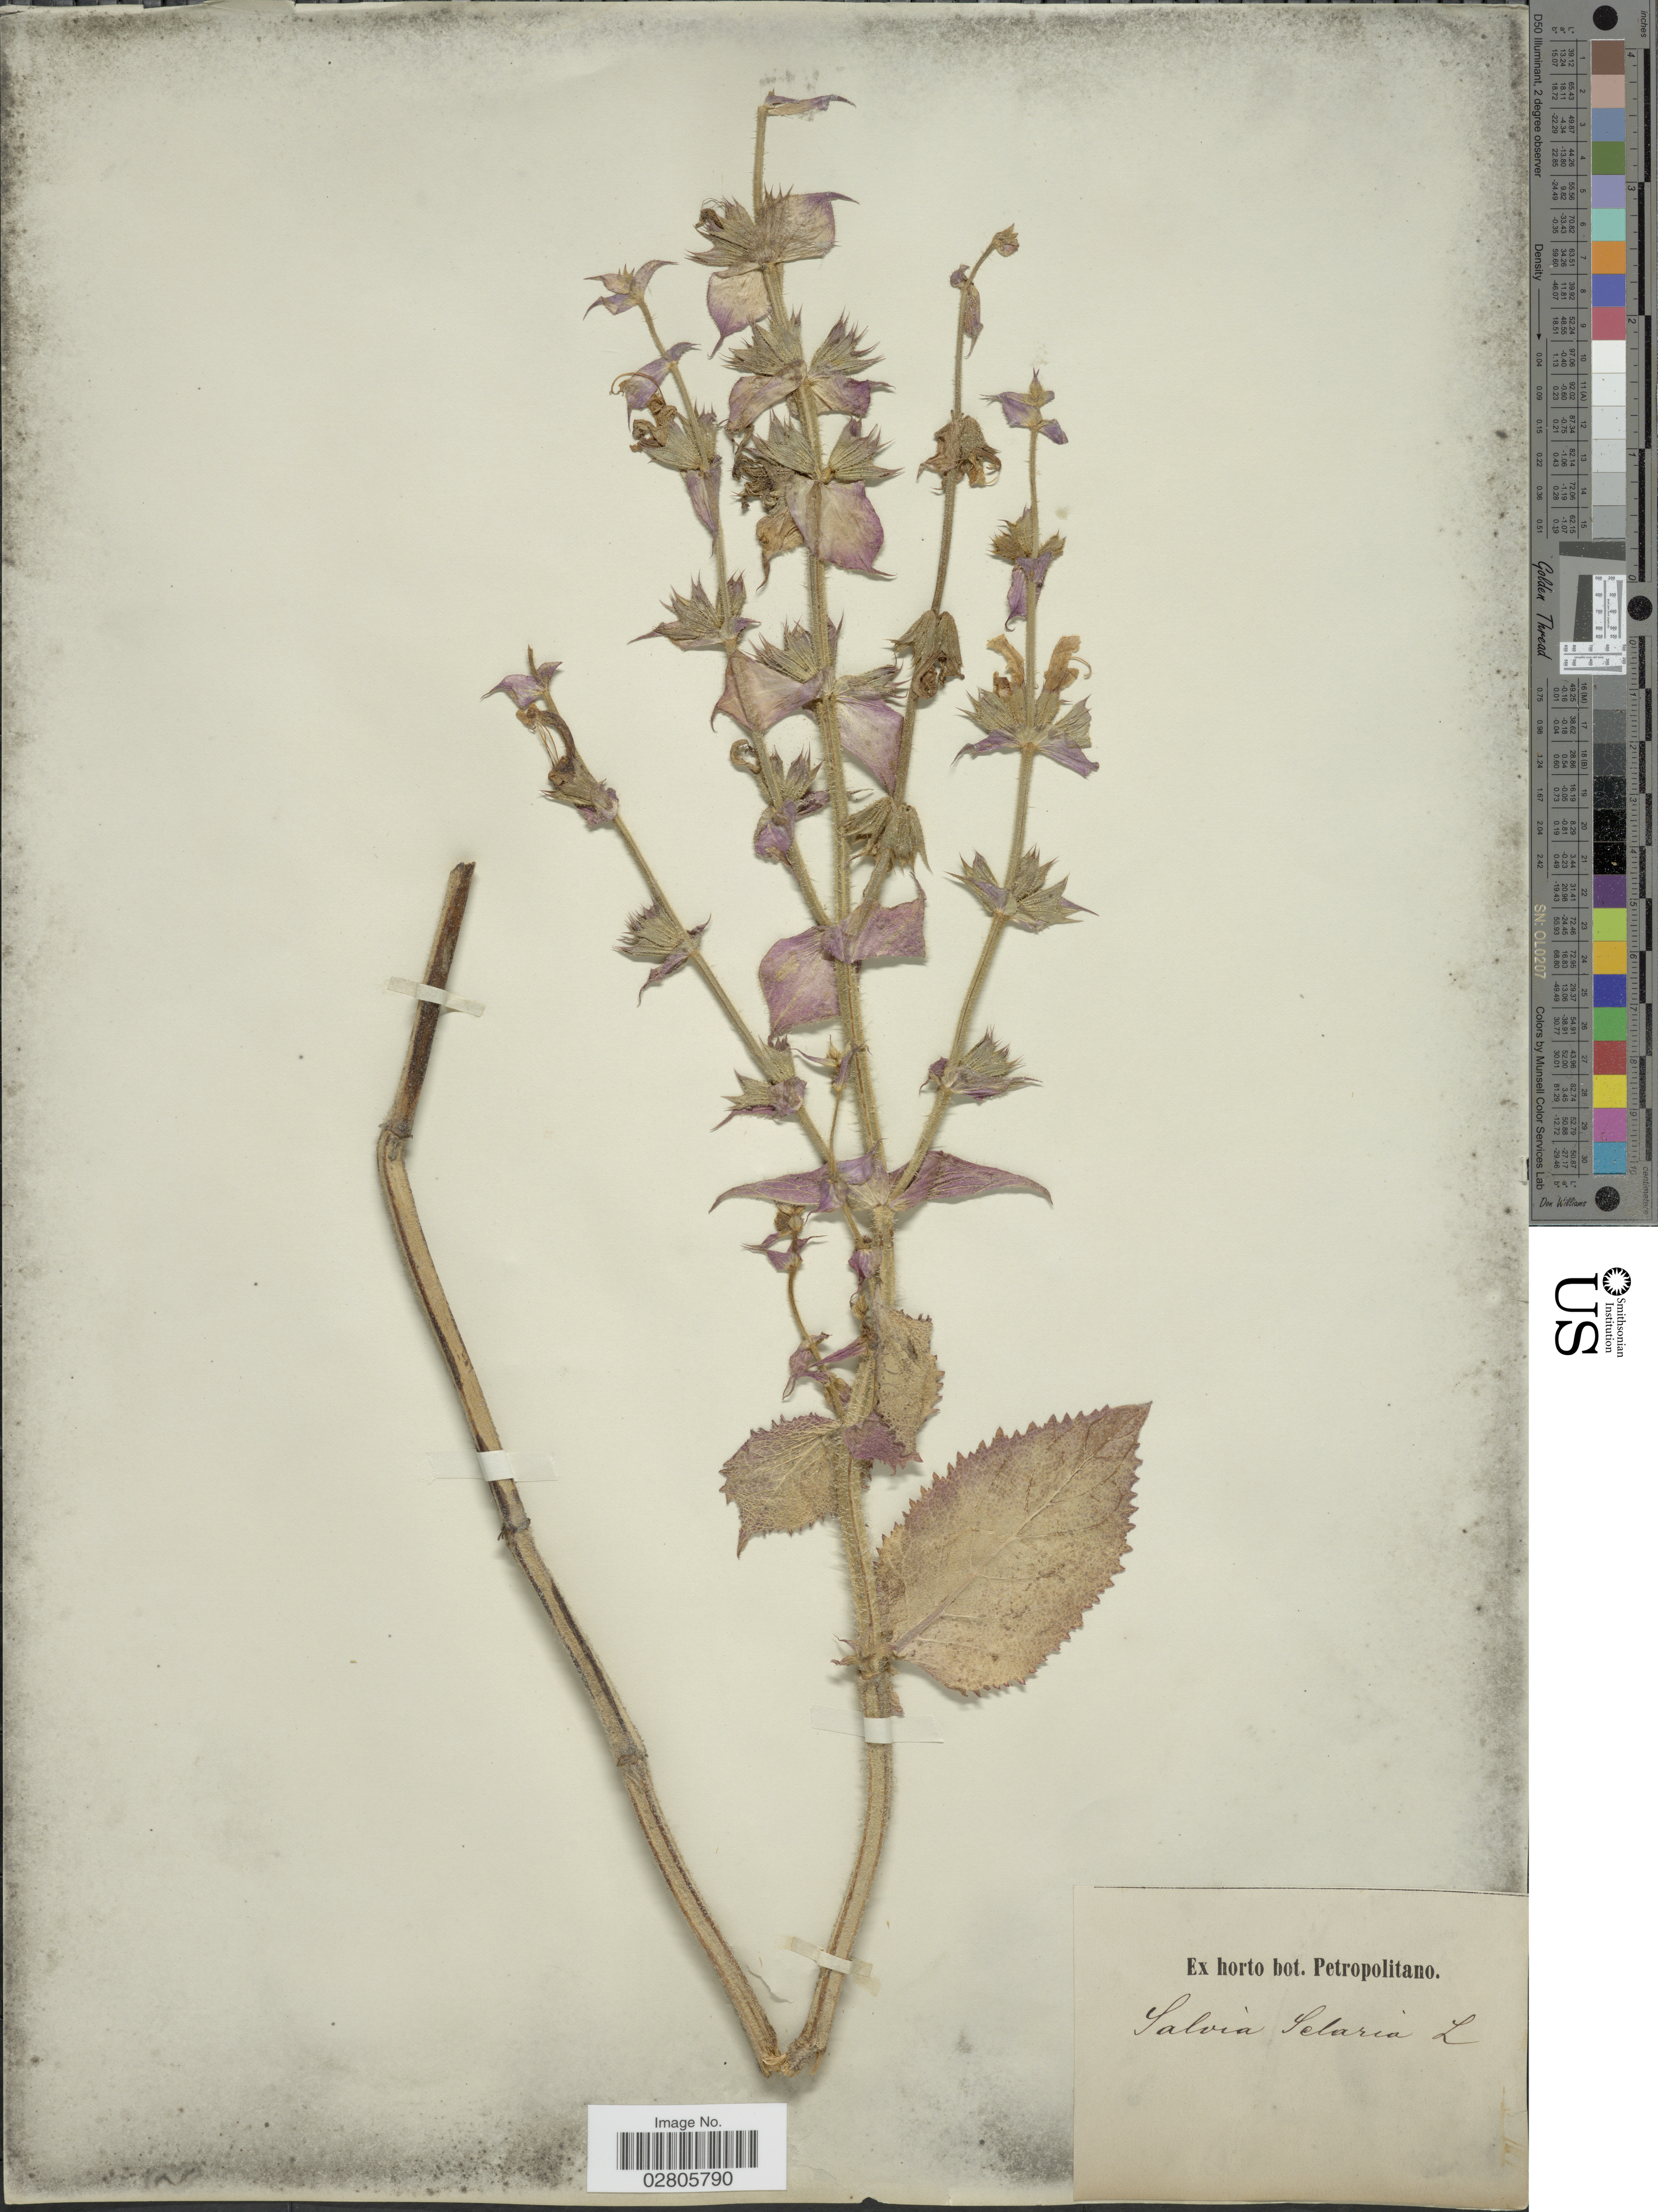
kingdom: Plantae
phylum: Tracheophyta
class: Magnoliopsida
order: Lamiales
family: Lamiaceae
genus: Salvia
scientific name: Salvia sclarea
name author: L.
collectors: ex Horto Bot. Petropolitano